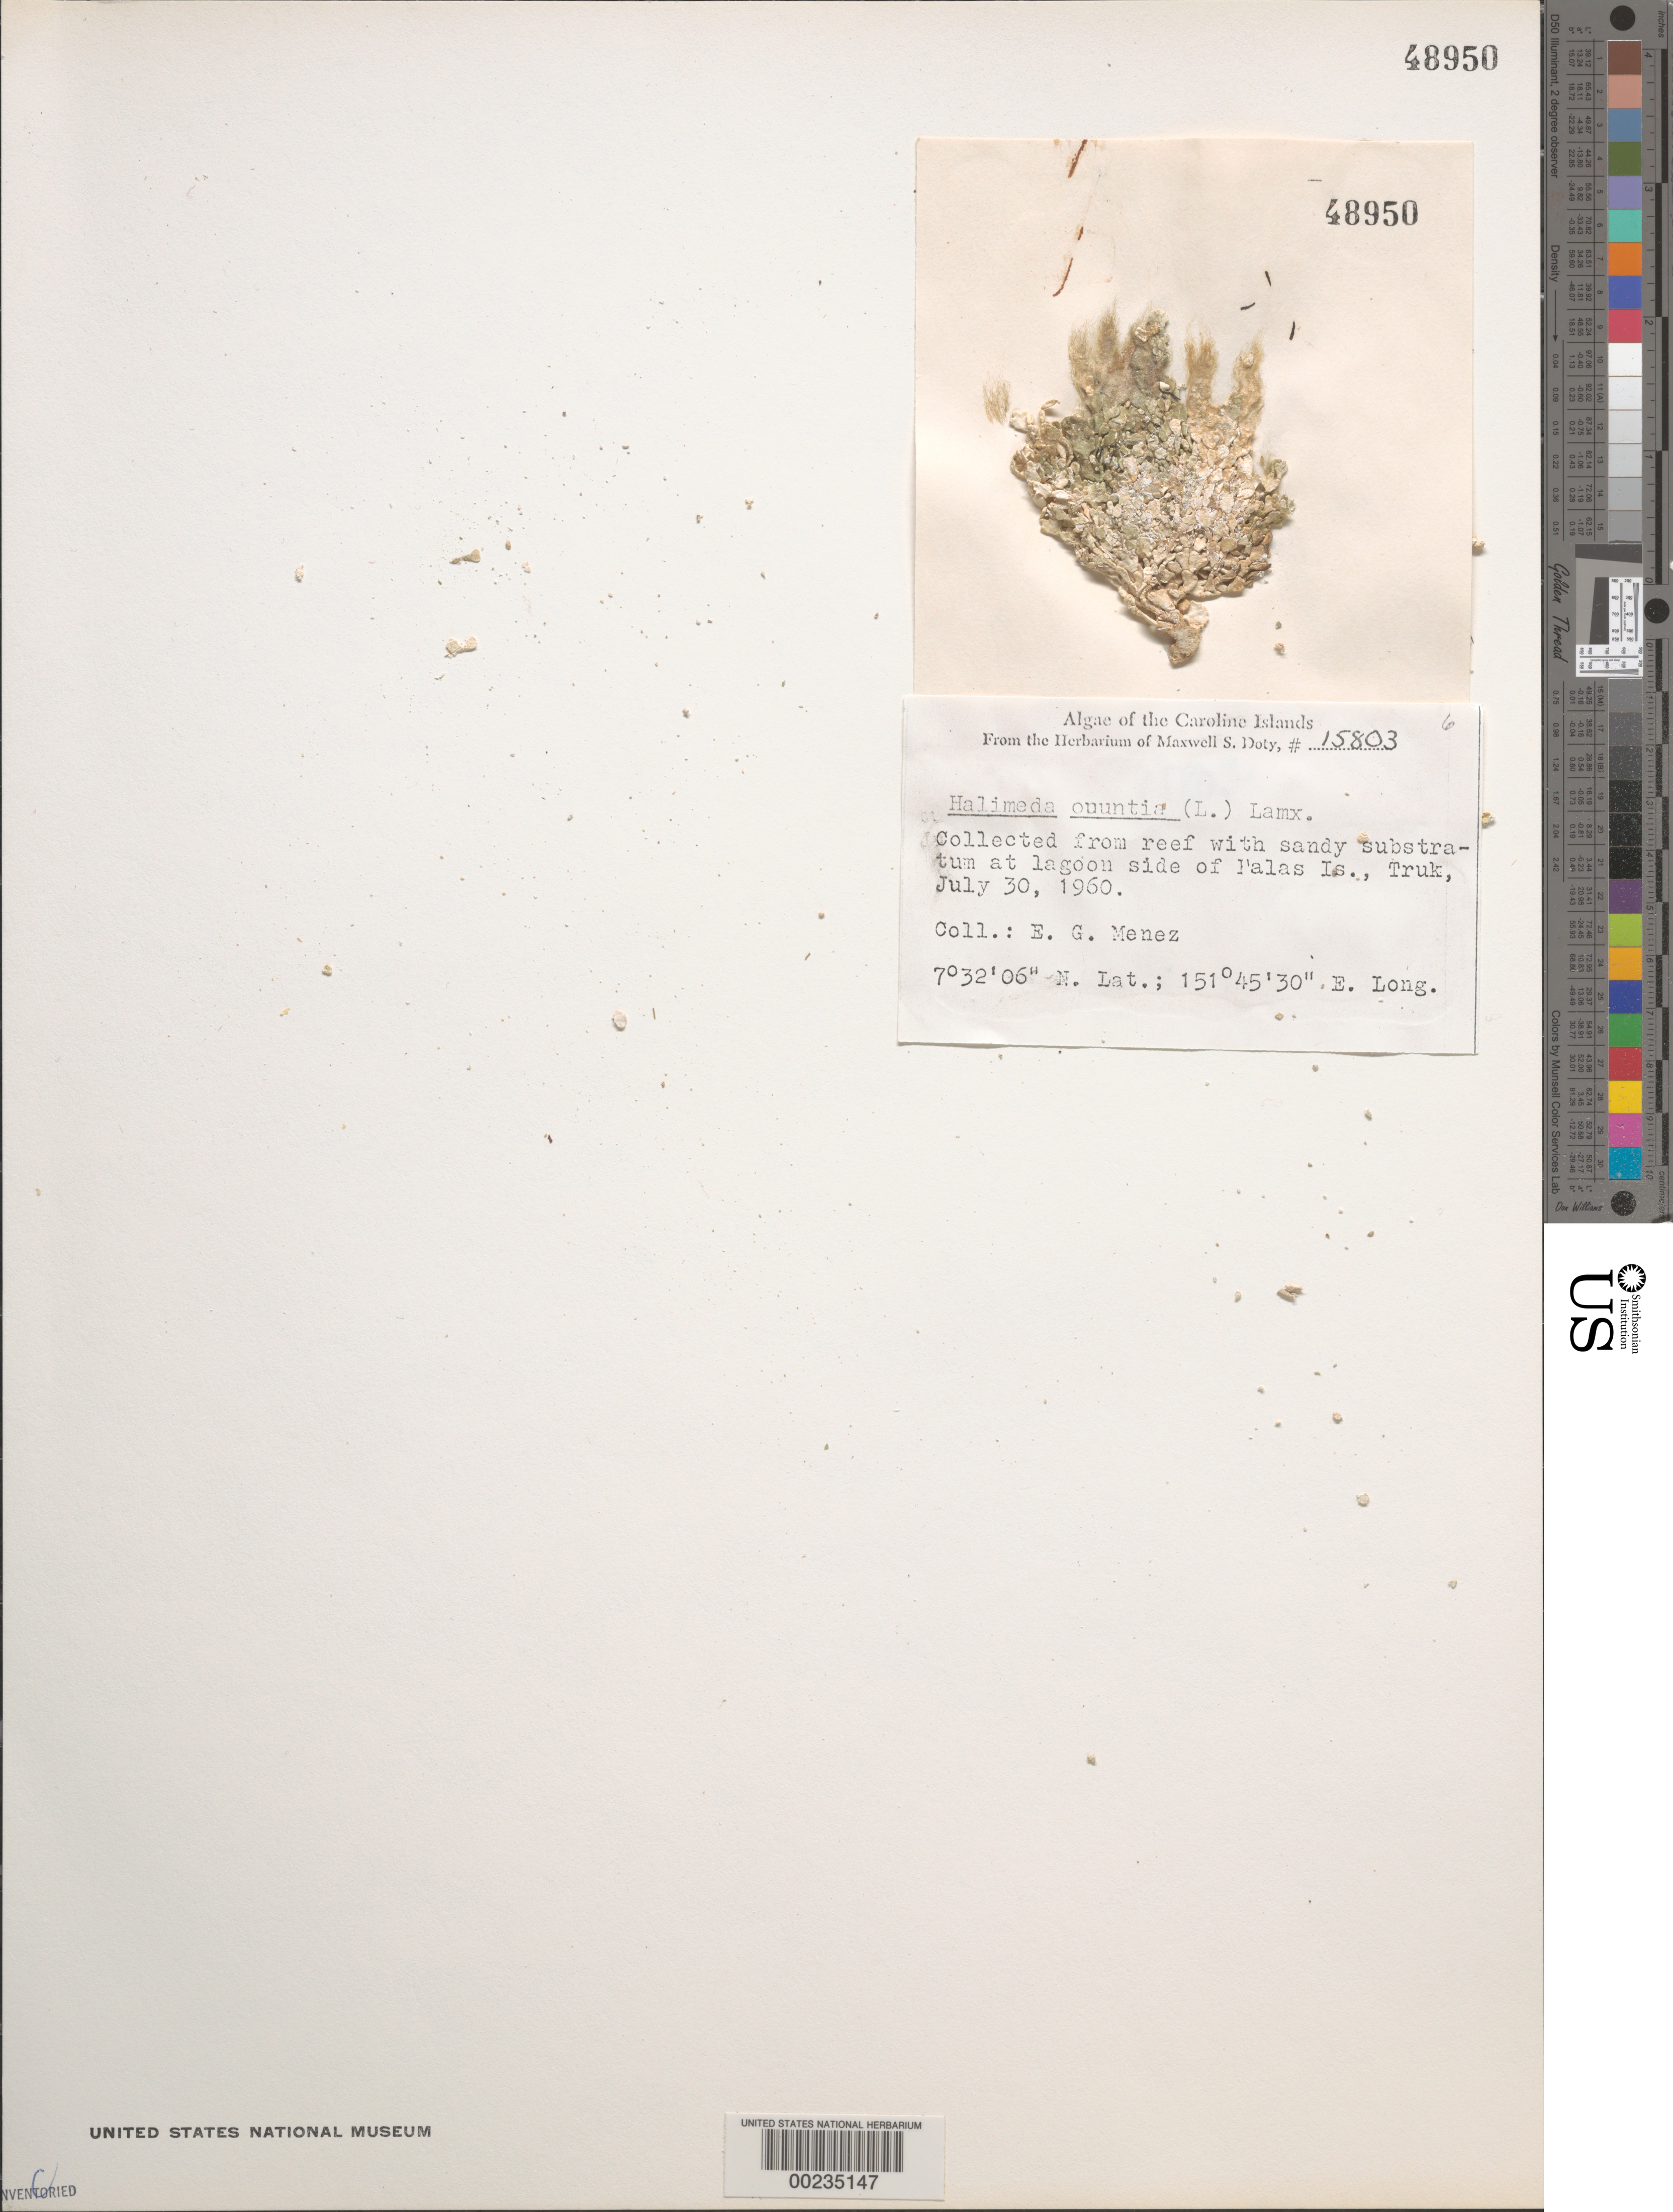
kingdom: Plantae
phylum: Chlorophyta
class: Ulvophyceae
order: Bryopsidales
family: Halimedaceae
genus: Halimeda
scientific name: Halimeda opuntia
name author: (L.) J.V.Lamouroux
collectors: Meñez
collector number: MSD 15803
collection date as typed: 30 Jul 1960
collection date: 1960-07-30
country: Micronesia, Federated States of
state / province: Truk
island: Falas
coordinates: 7 32' 06" N, 151 45' 30" E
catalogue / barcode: US 48950